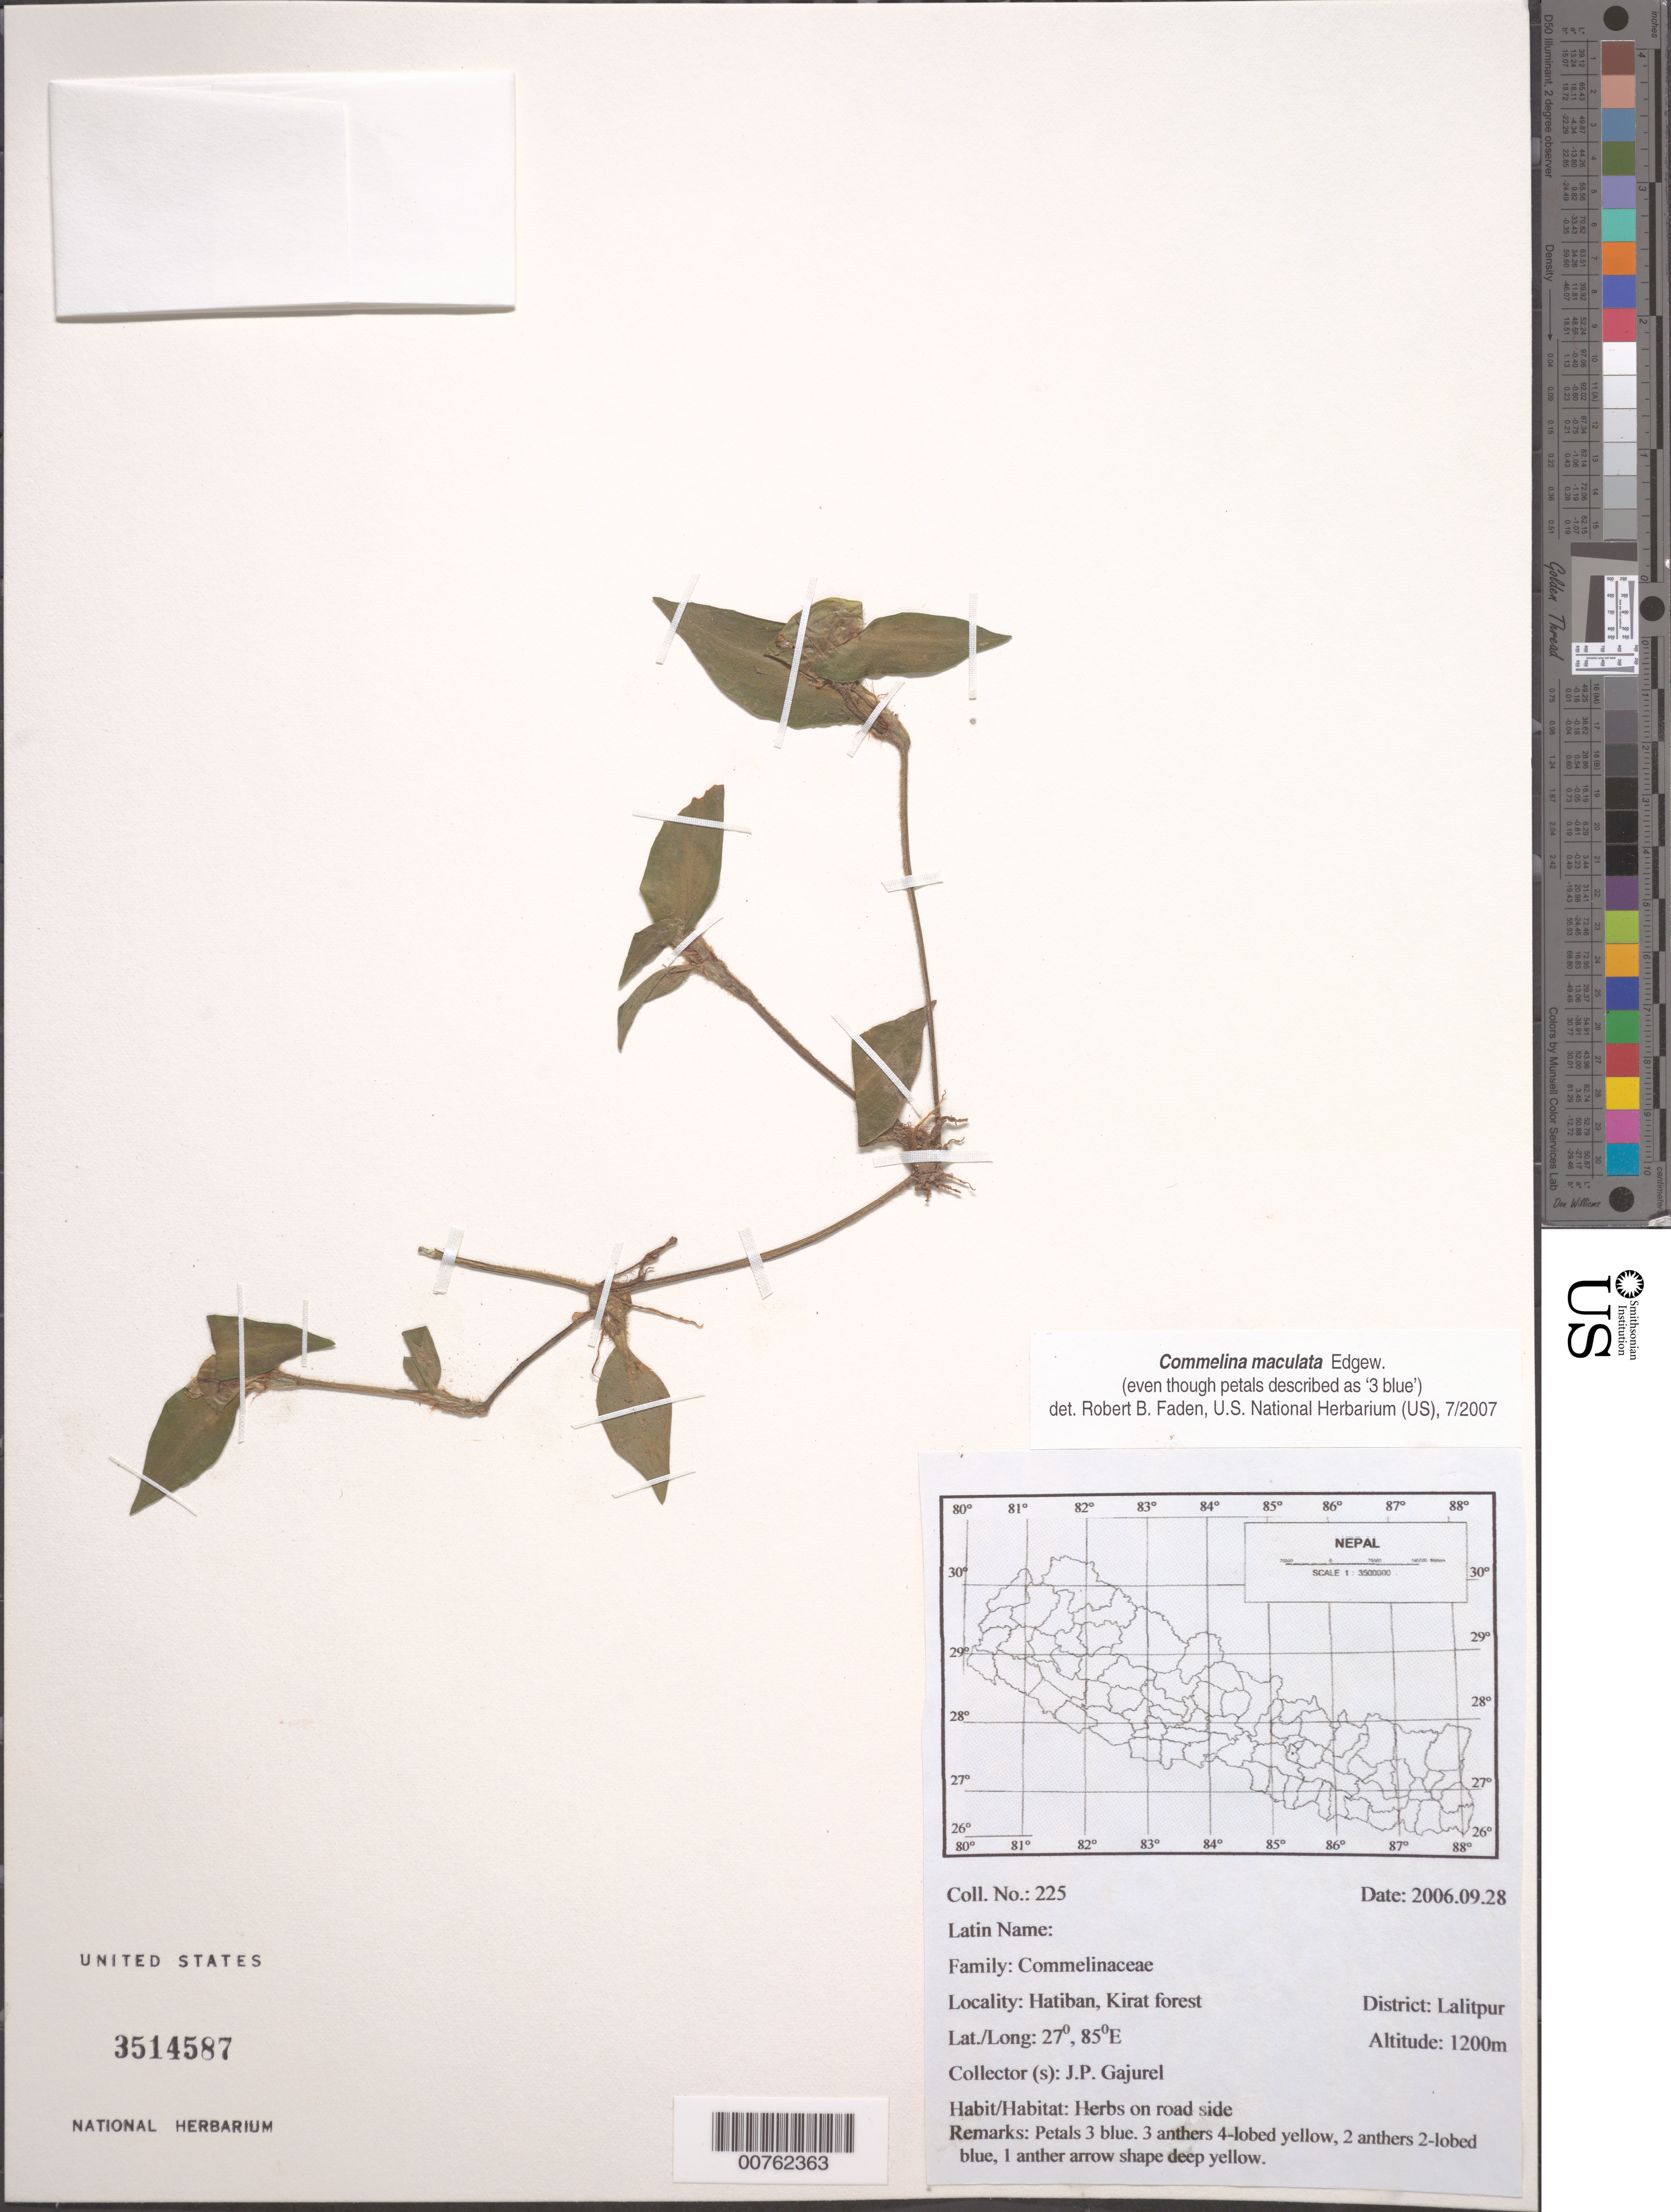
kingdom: Plantae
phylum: Tracheophyta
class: Liliopsida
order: Commelinales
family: Commelinaceae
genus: Commelina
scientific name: Commelina maculata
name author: Edgew.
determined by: Faden, Robert B., (US), Smithsonian Institution - National Museum of Natural History (UNITED STATES)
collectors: J. Gajurel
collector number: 225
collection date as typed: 28 Sep 2006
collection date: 2006-09-28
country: Nepal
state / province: Bagmati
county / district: Lalitpur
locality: Hatiban, Kirat forest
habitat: Herbs, on road side.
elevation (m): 1200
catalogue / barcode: US 3514587